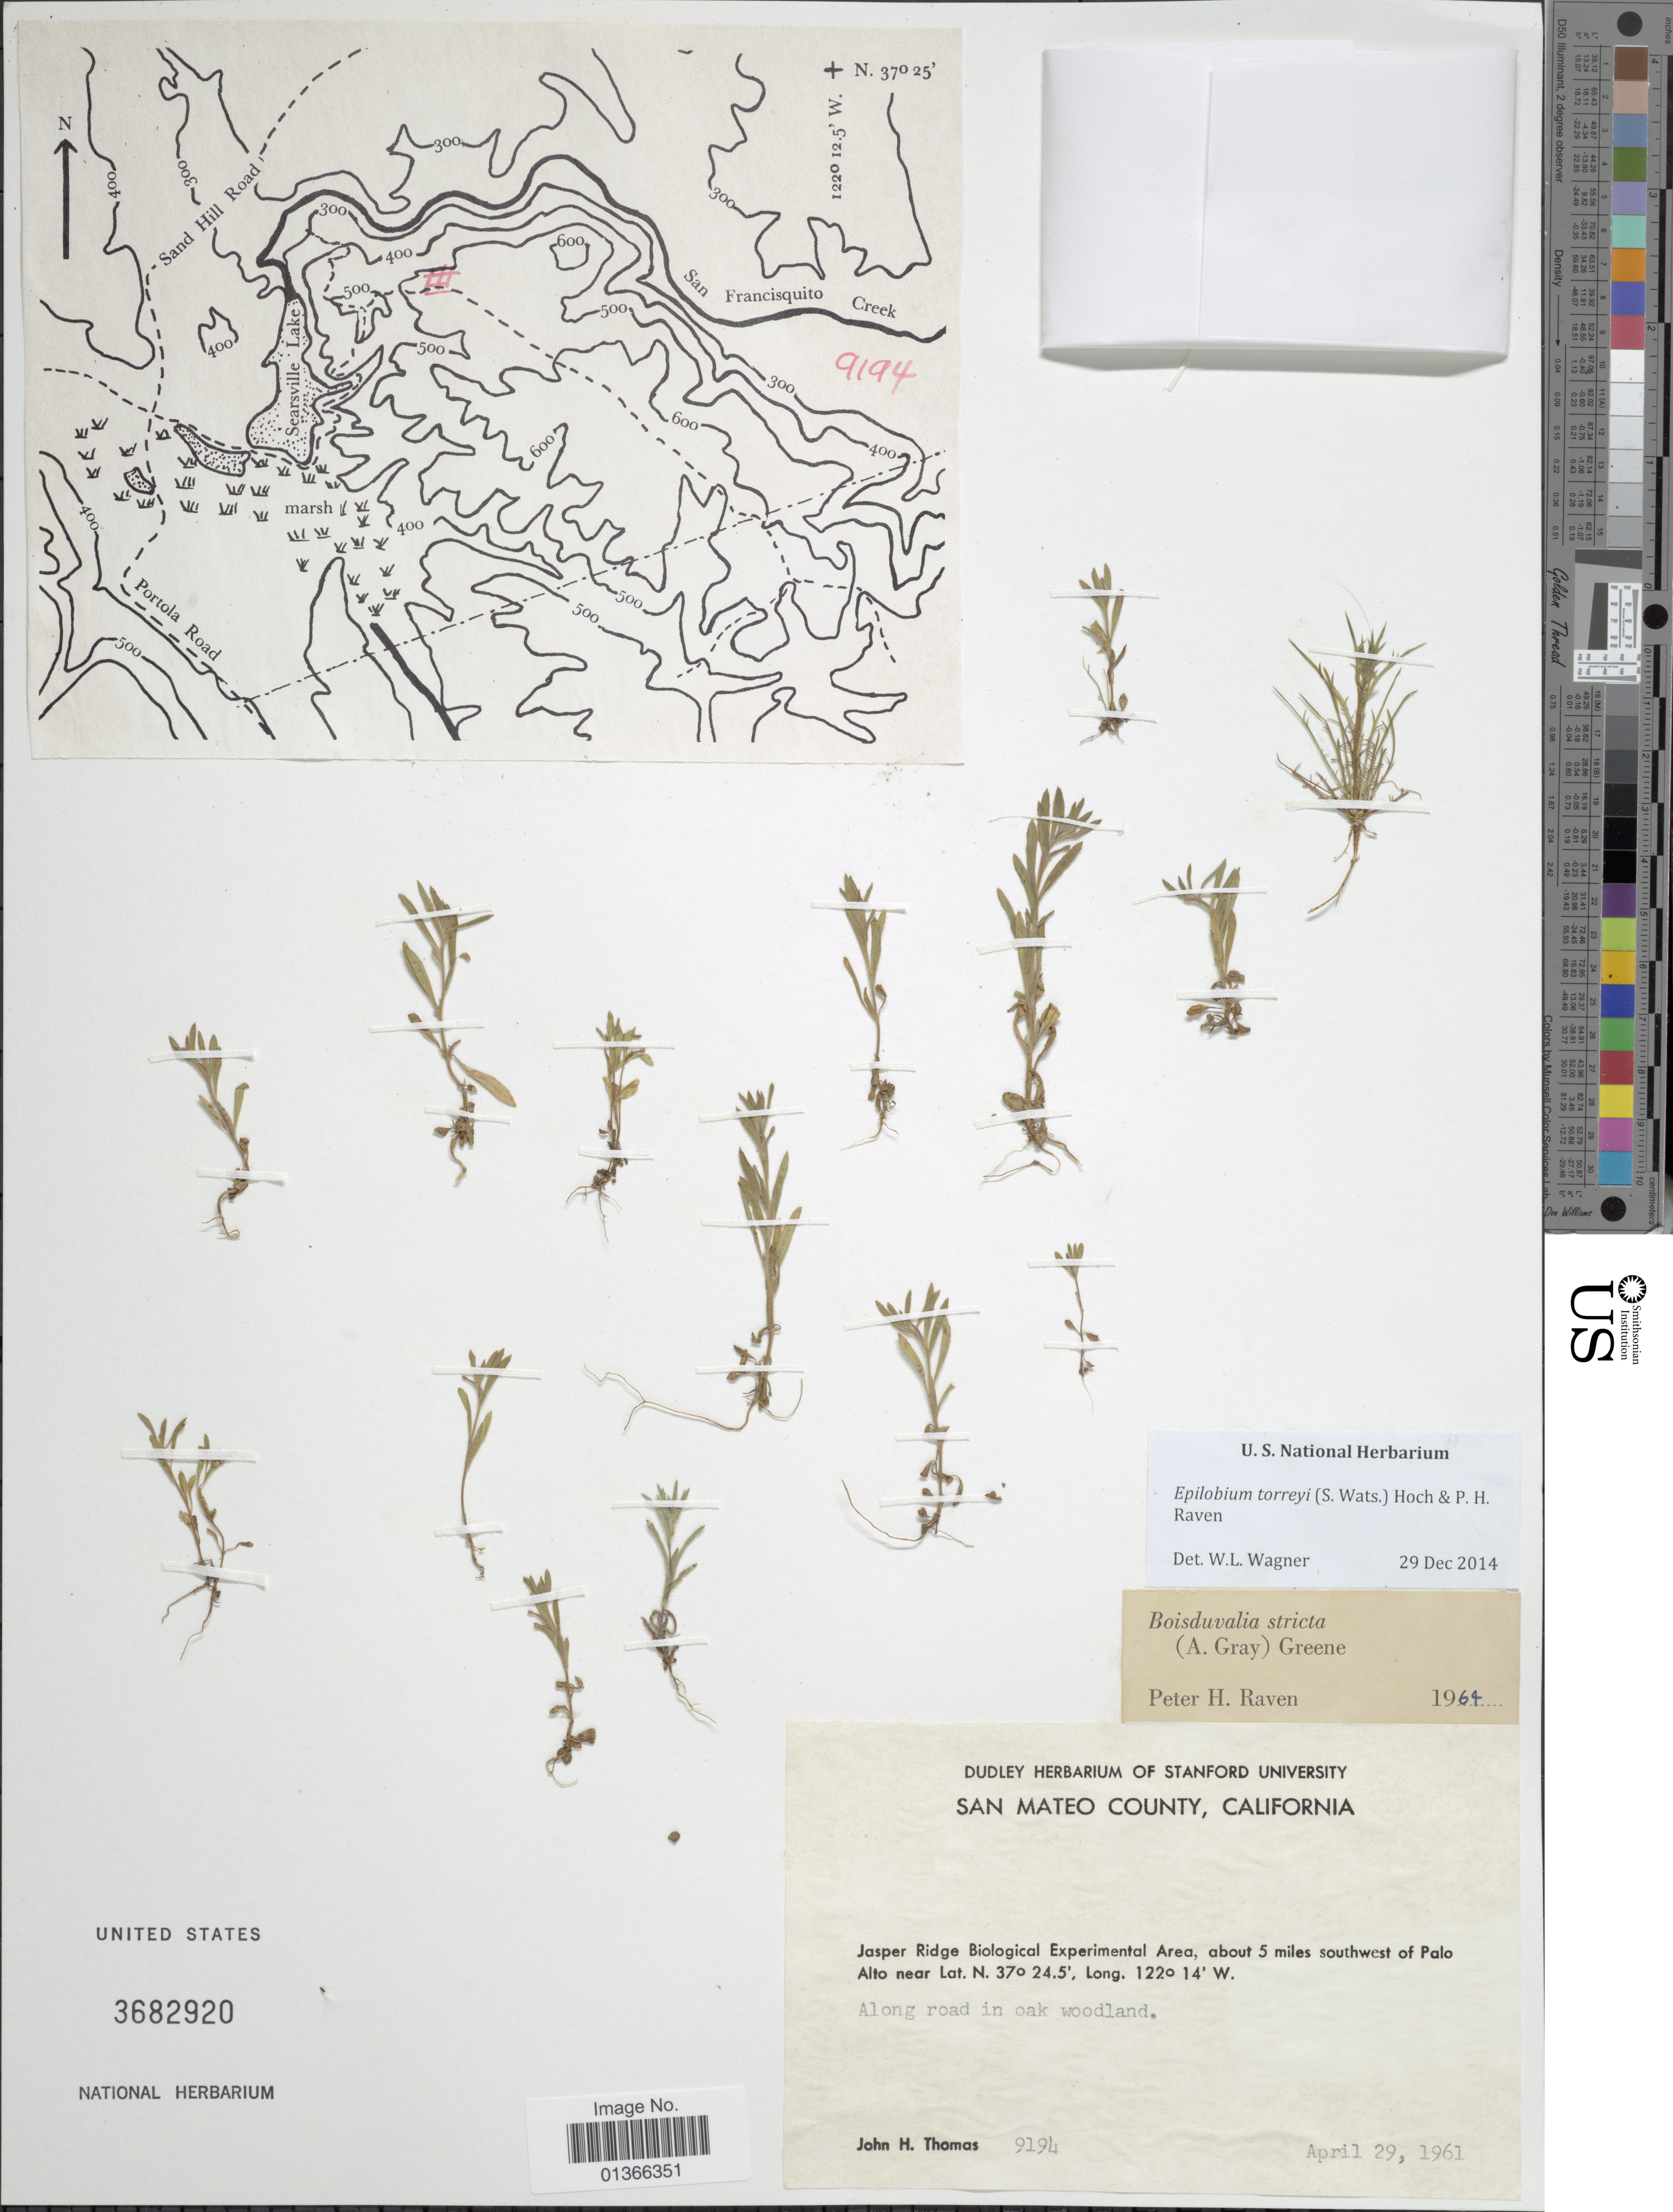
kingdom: Plantae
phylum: Tracheophyta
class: Magnoliopsida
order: Myrtales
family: Onagraceae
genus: Epilobium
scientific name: Epilobium torreyi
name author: (S. Watson) Hoch & P.H. Raven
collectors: J. H. Thomas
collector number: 9194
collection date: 1961-04-29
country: United States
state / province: California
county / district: San Mateo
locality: San Mateo County. Jasper Ridge Biological Experimental Area, about 5 miles southwest of Palo Alto.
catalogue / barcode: US 3682920